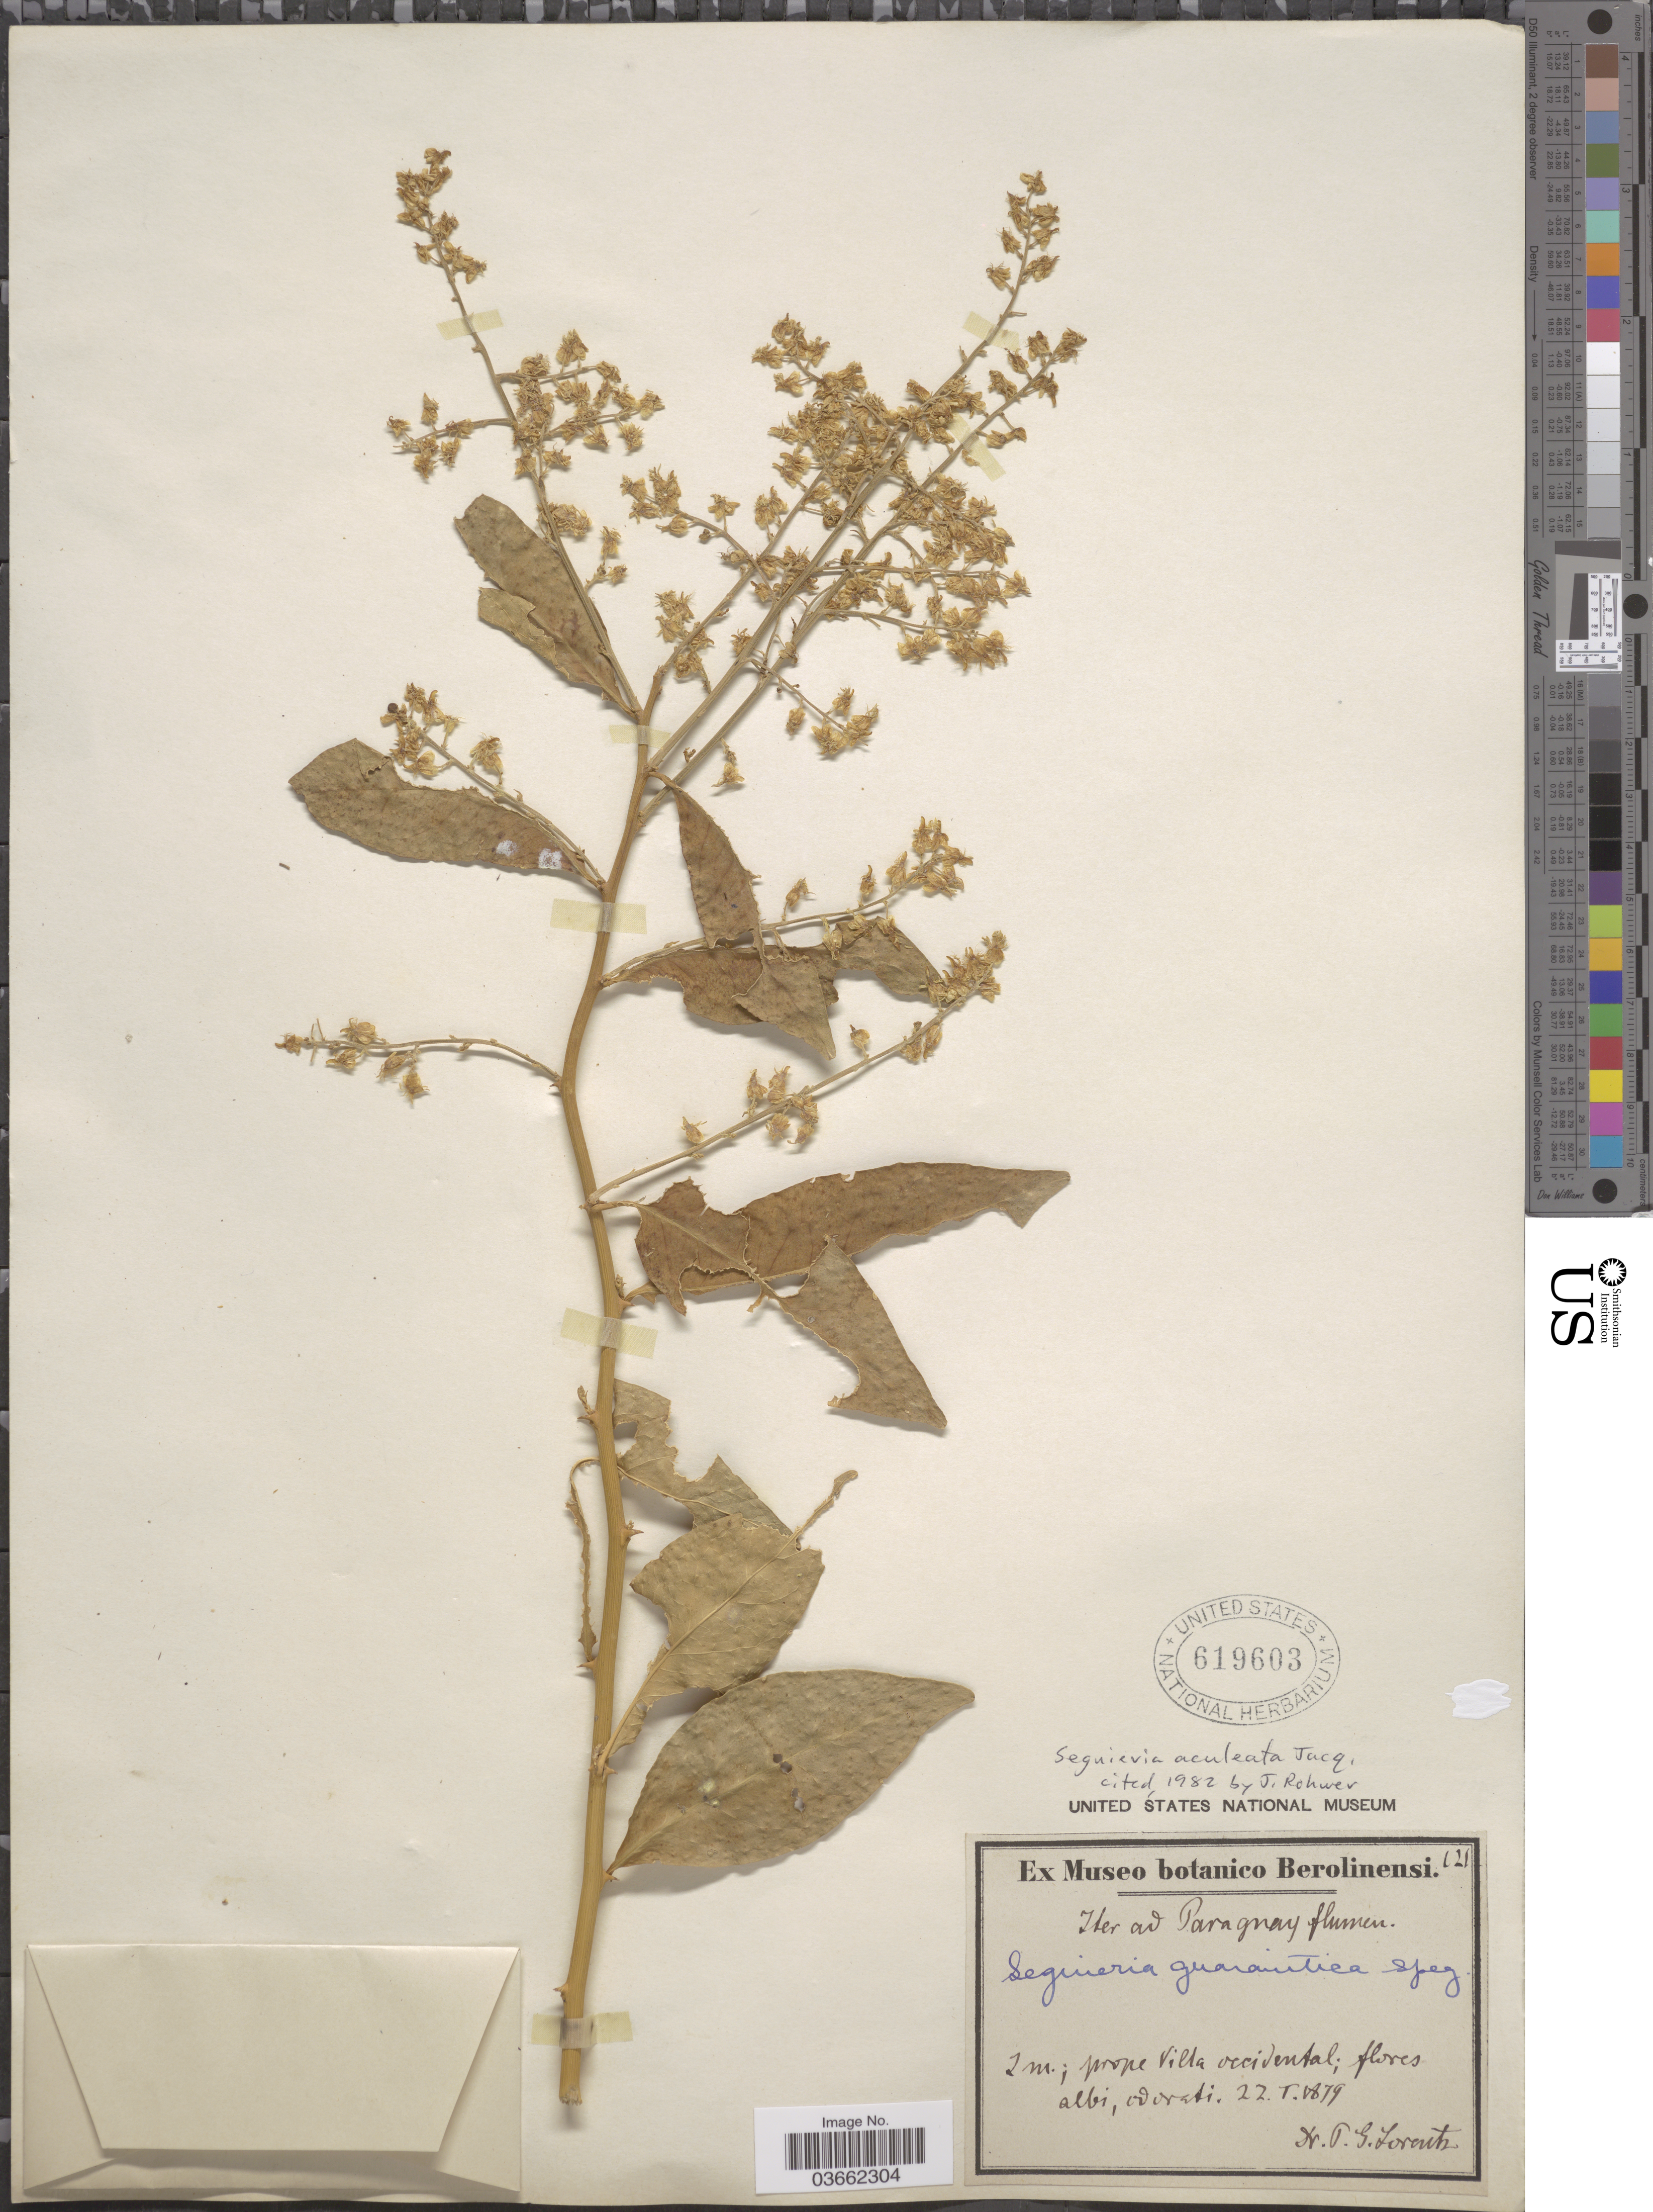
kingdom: Plantae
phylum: Tracheophyta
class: Magnoliopsida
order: Caryophyllales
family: Phytolaccaceae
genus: Seguieria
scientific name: Seguieria aculeata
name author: Jacq.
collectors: P. G. Lorentz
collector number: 121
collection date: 1879-01-22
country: Paraguay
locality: Ad Paraguay flumen. Prope Villa occidental.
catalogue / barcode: US 619603